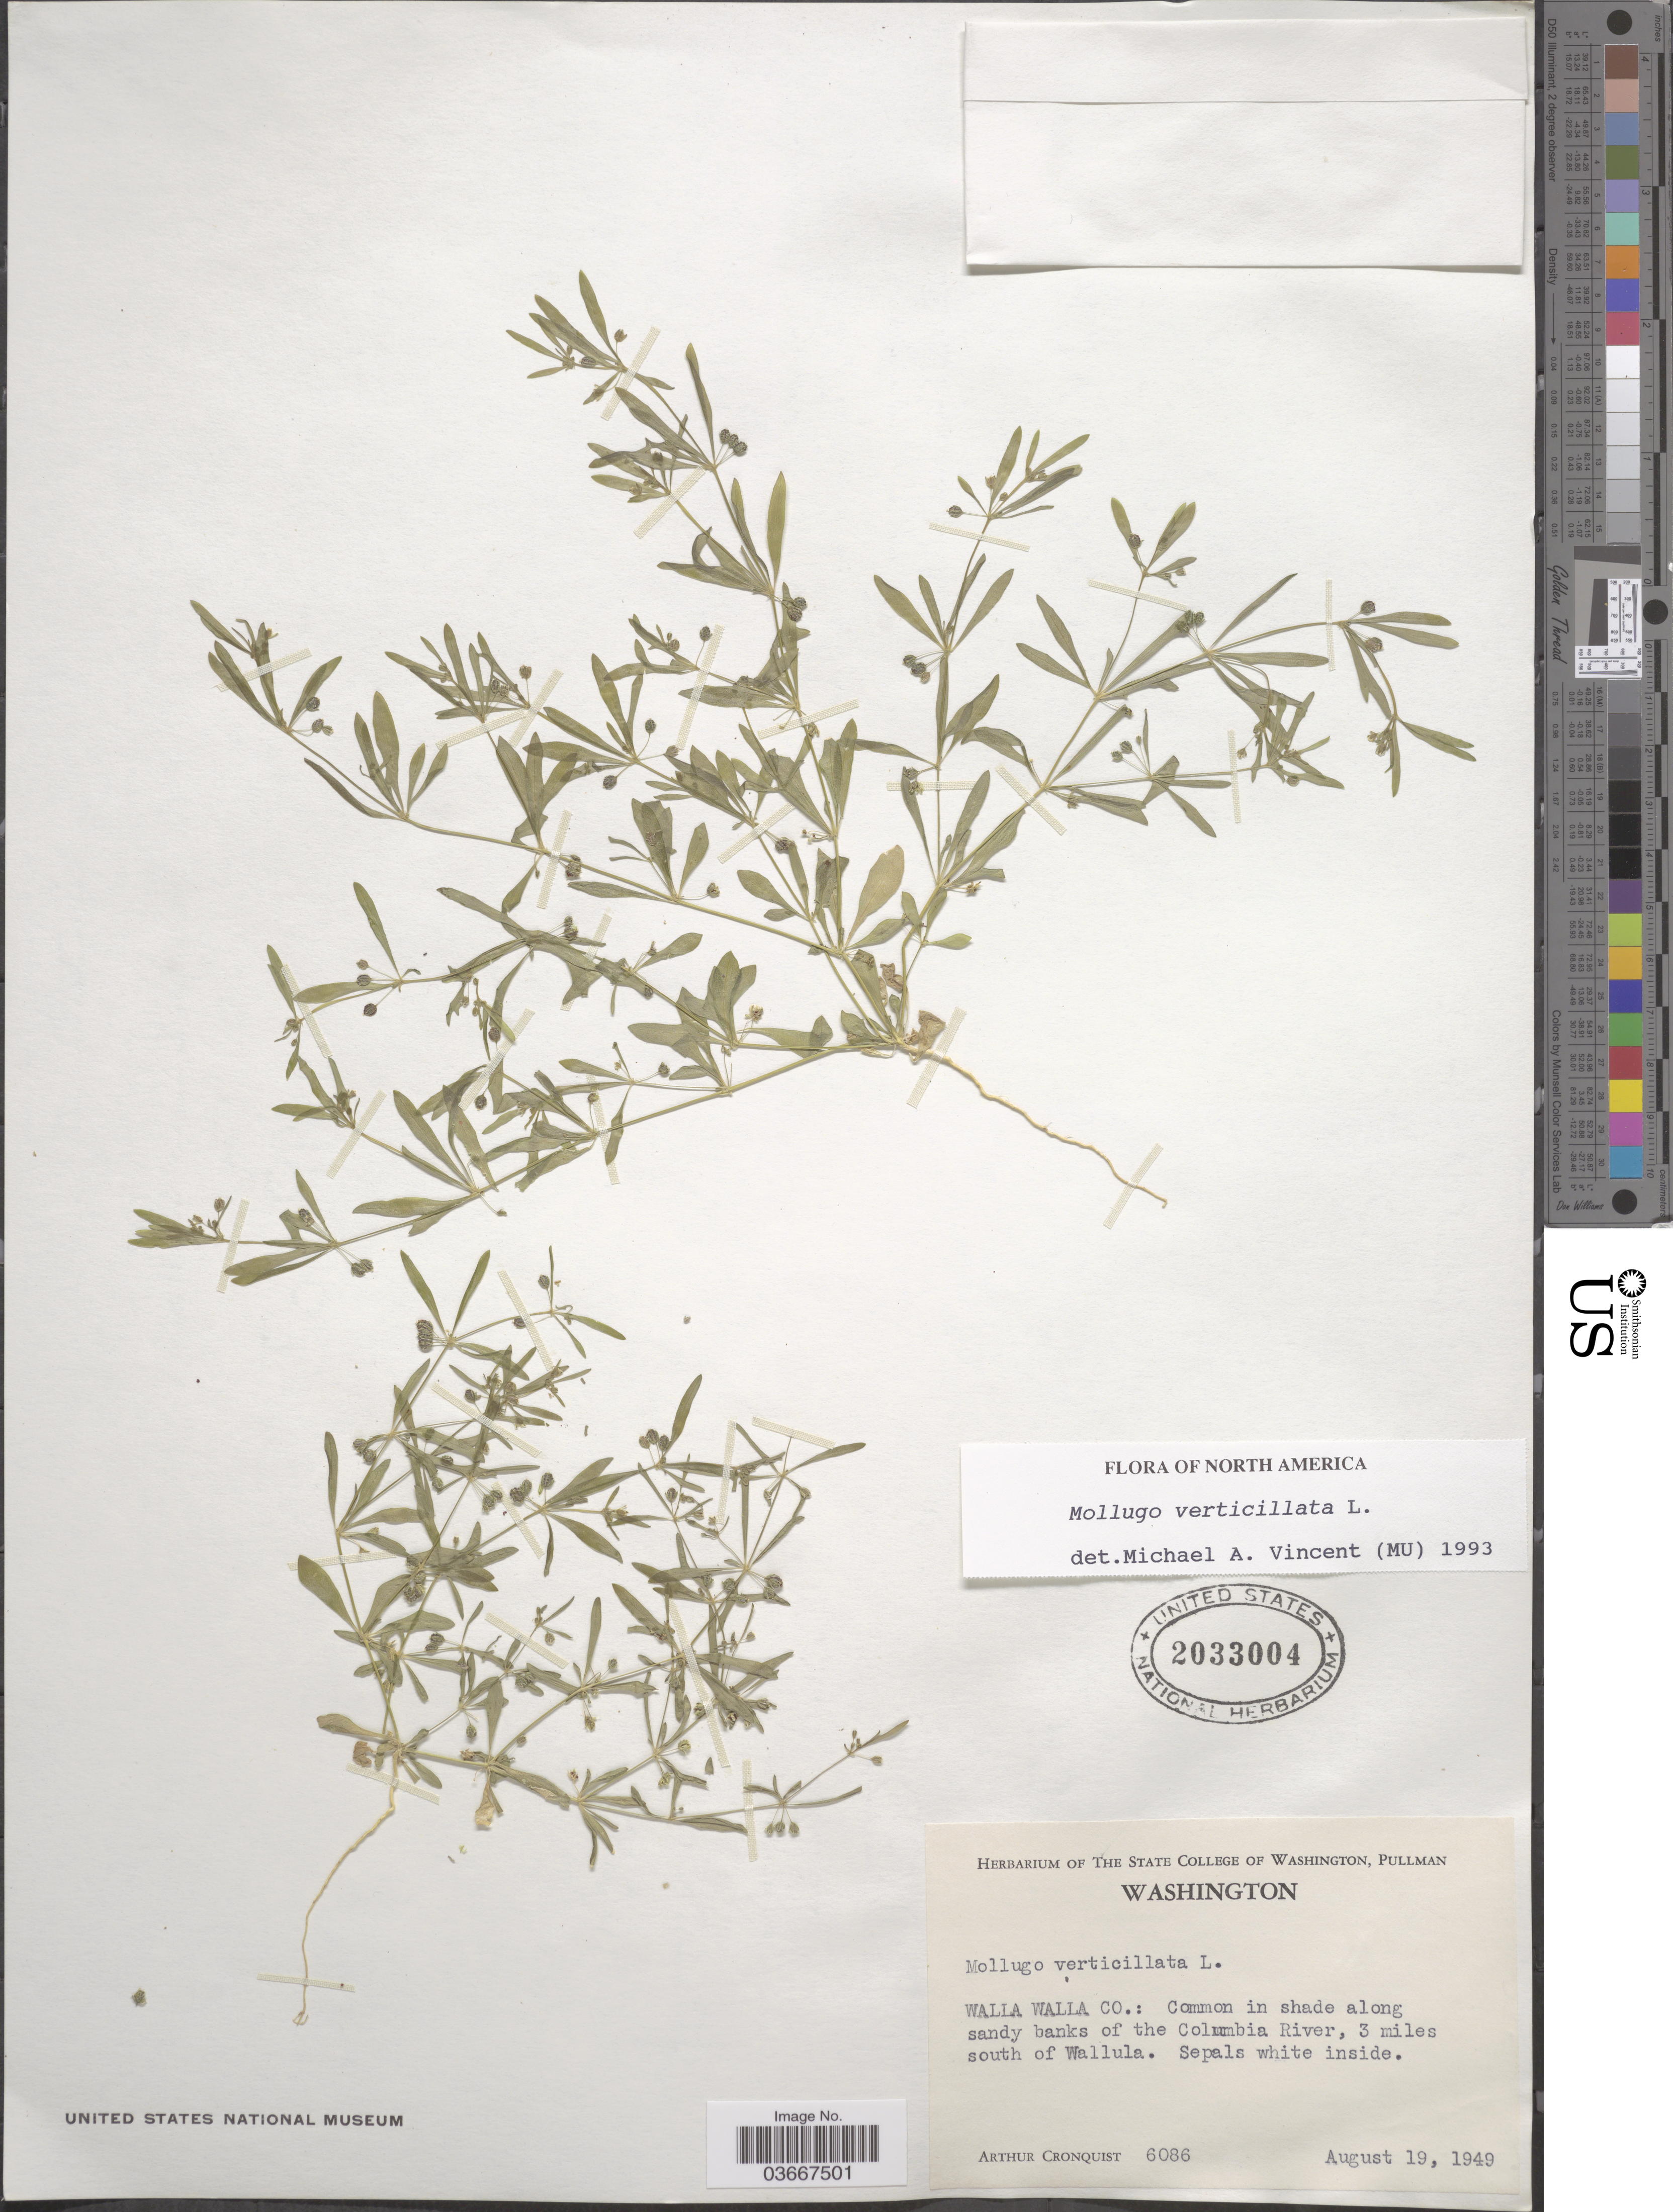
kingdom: Plantae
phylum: Tracheophyta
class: Magnoliopsida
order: Caryophyllales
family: Molluginaceae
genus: Mollugo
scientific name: Mollugo verticillata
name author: L.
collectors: A. J. Cronquist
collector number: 6086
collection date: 1949-08-19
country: United States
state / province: Washington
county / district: Walla Walla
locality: Walla Walla Co.: Common in shade along sandy banks of the Columbia River, 3 miles south of Wallula.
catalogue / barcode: US 2033004